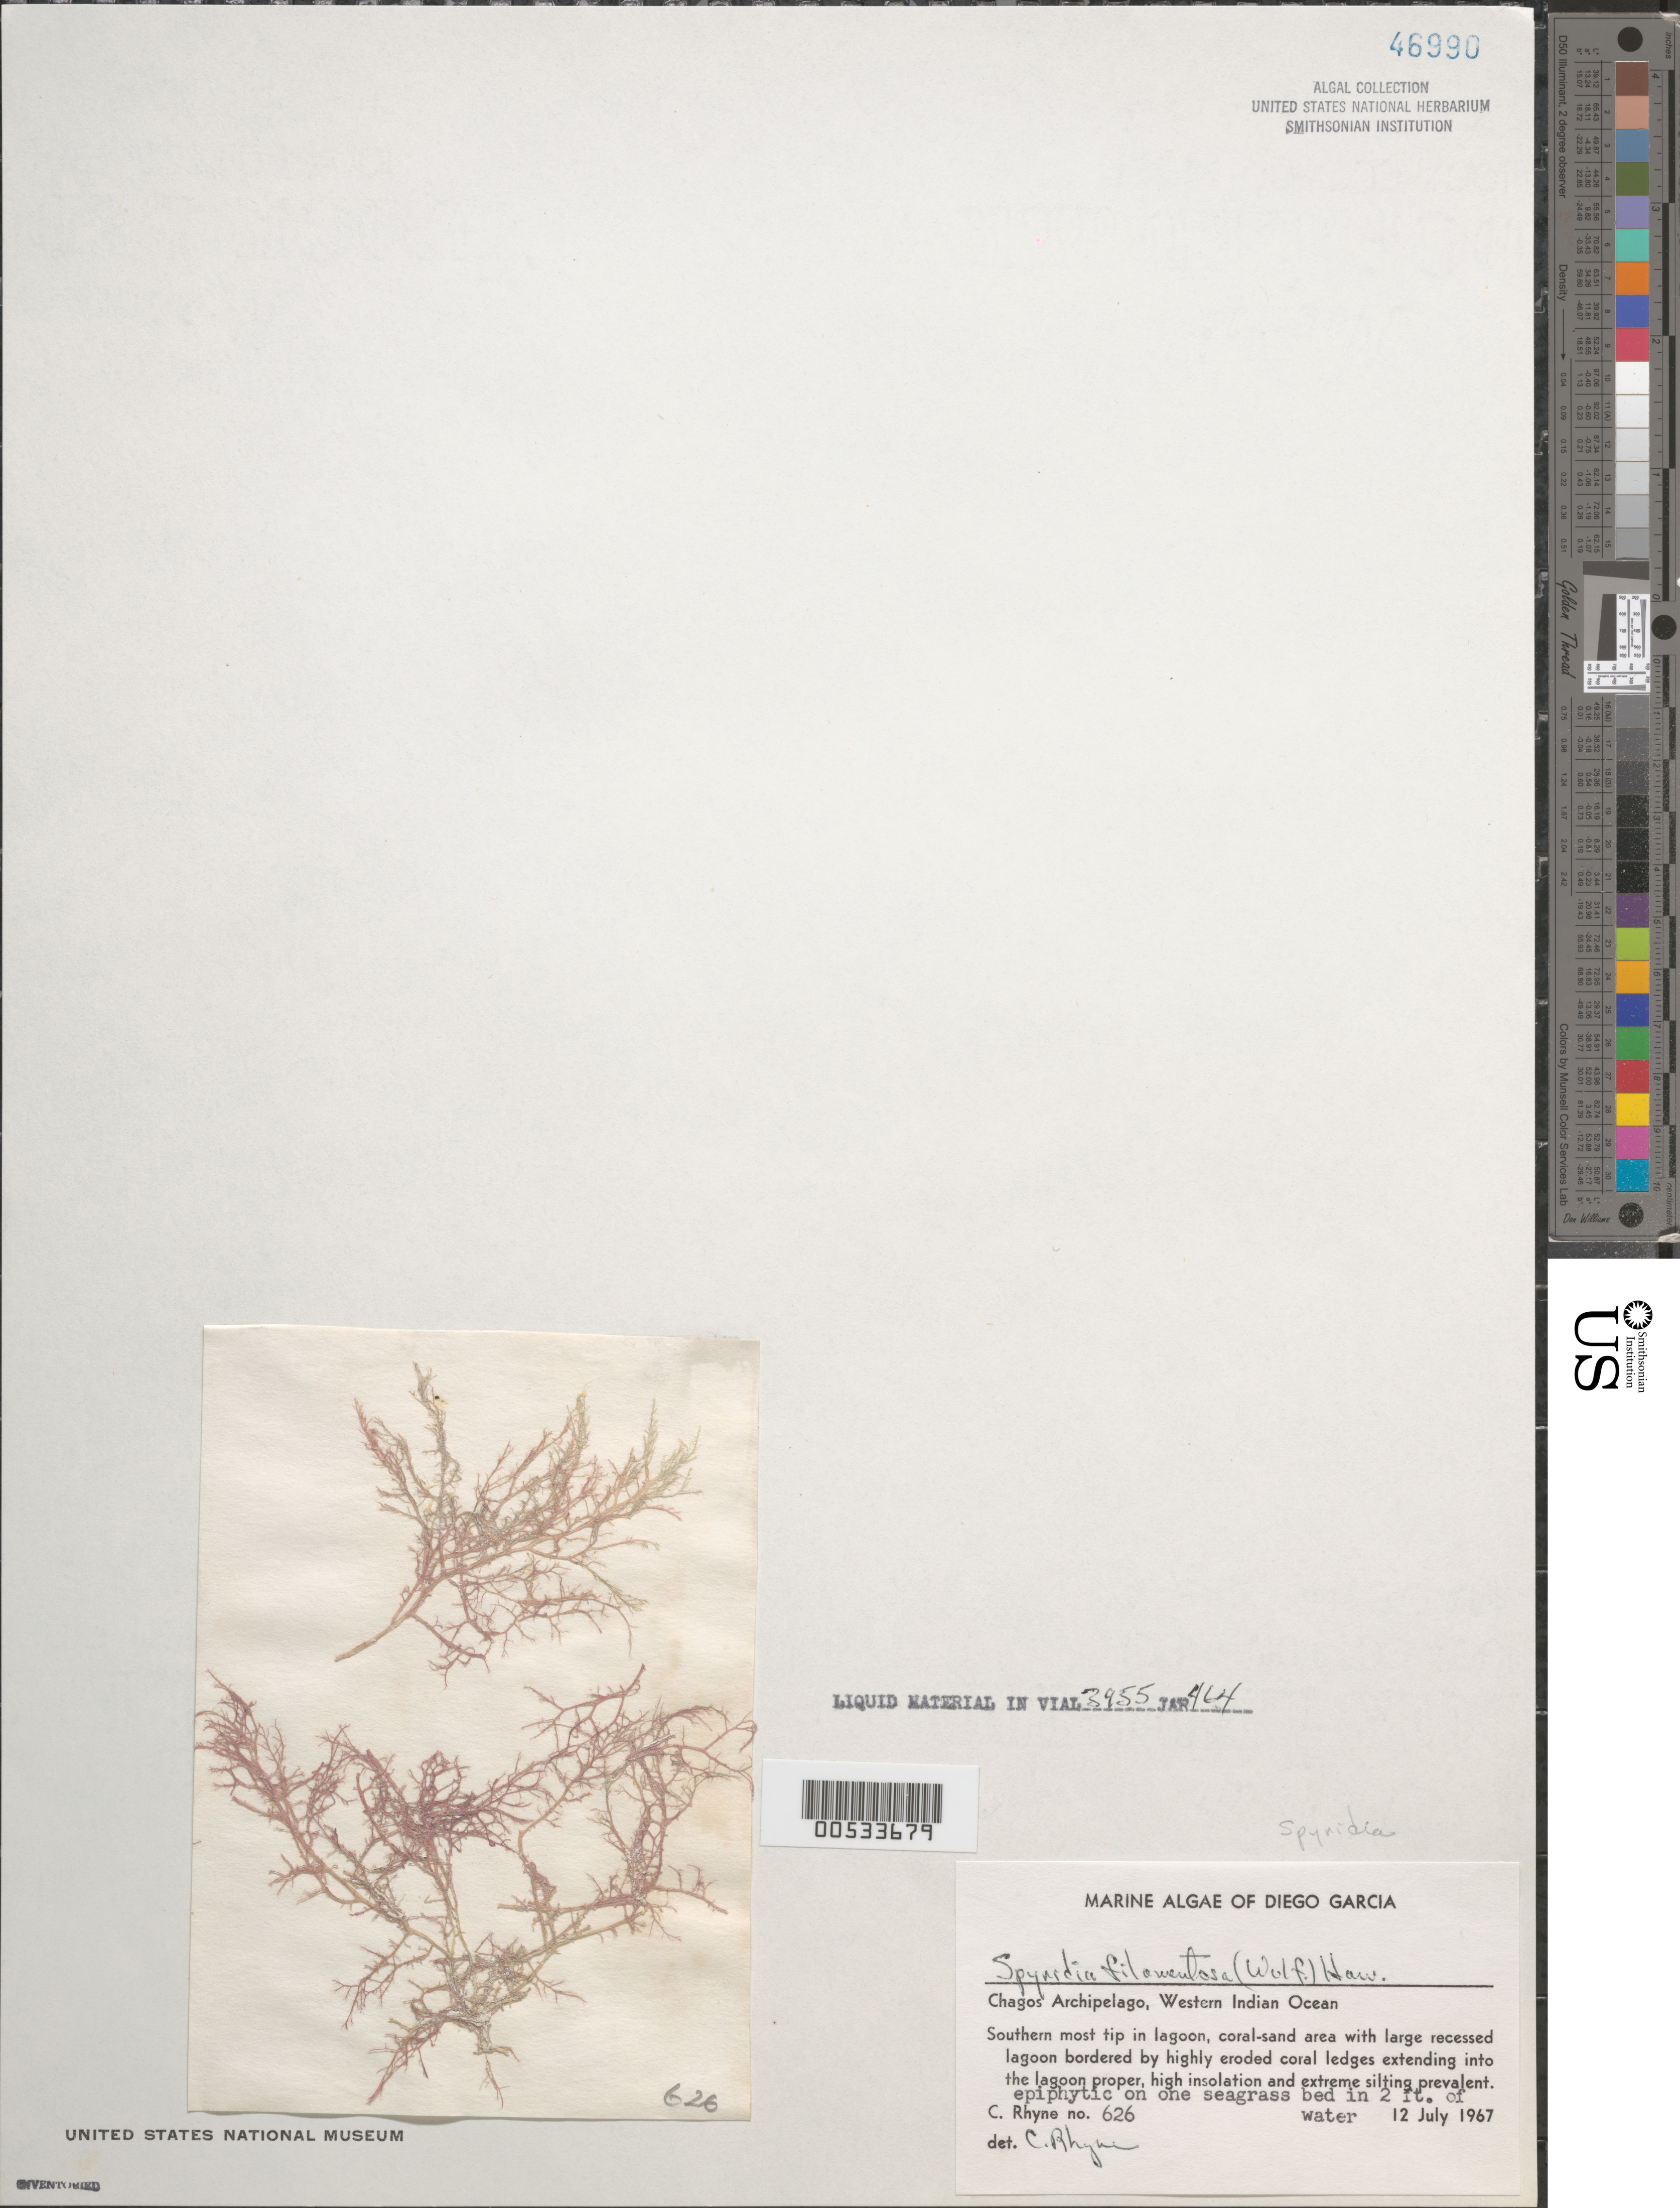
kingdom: Plantae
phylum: Rhodophyta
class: Florideophyceae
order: Ceramiales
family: Spyridiaceae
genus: Spyridia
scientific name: Spyridia filamentosa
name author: (Wulfen) Harv.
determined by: Rhyne, C. F.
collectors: C. Rhyne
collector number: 626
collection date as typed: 12 Jul 1967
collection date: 1967-07-12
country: British Indian Ocean Territory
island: Diego Garcia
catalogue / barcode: US 46990